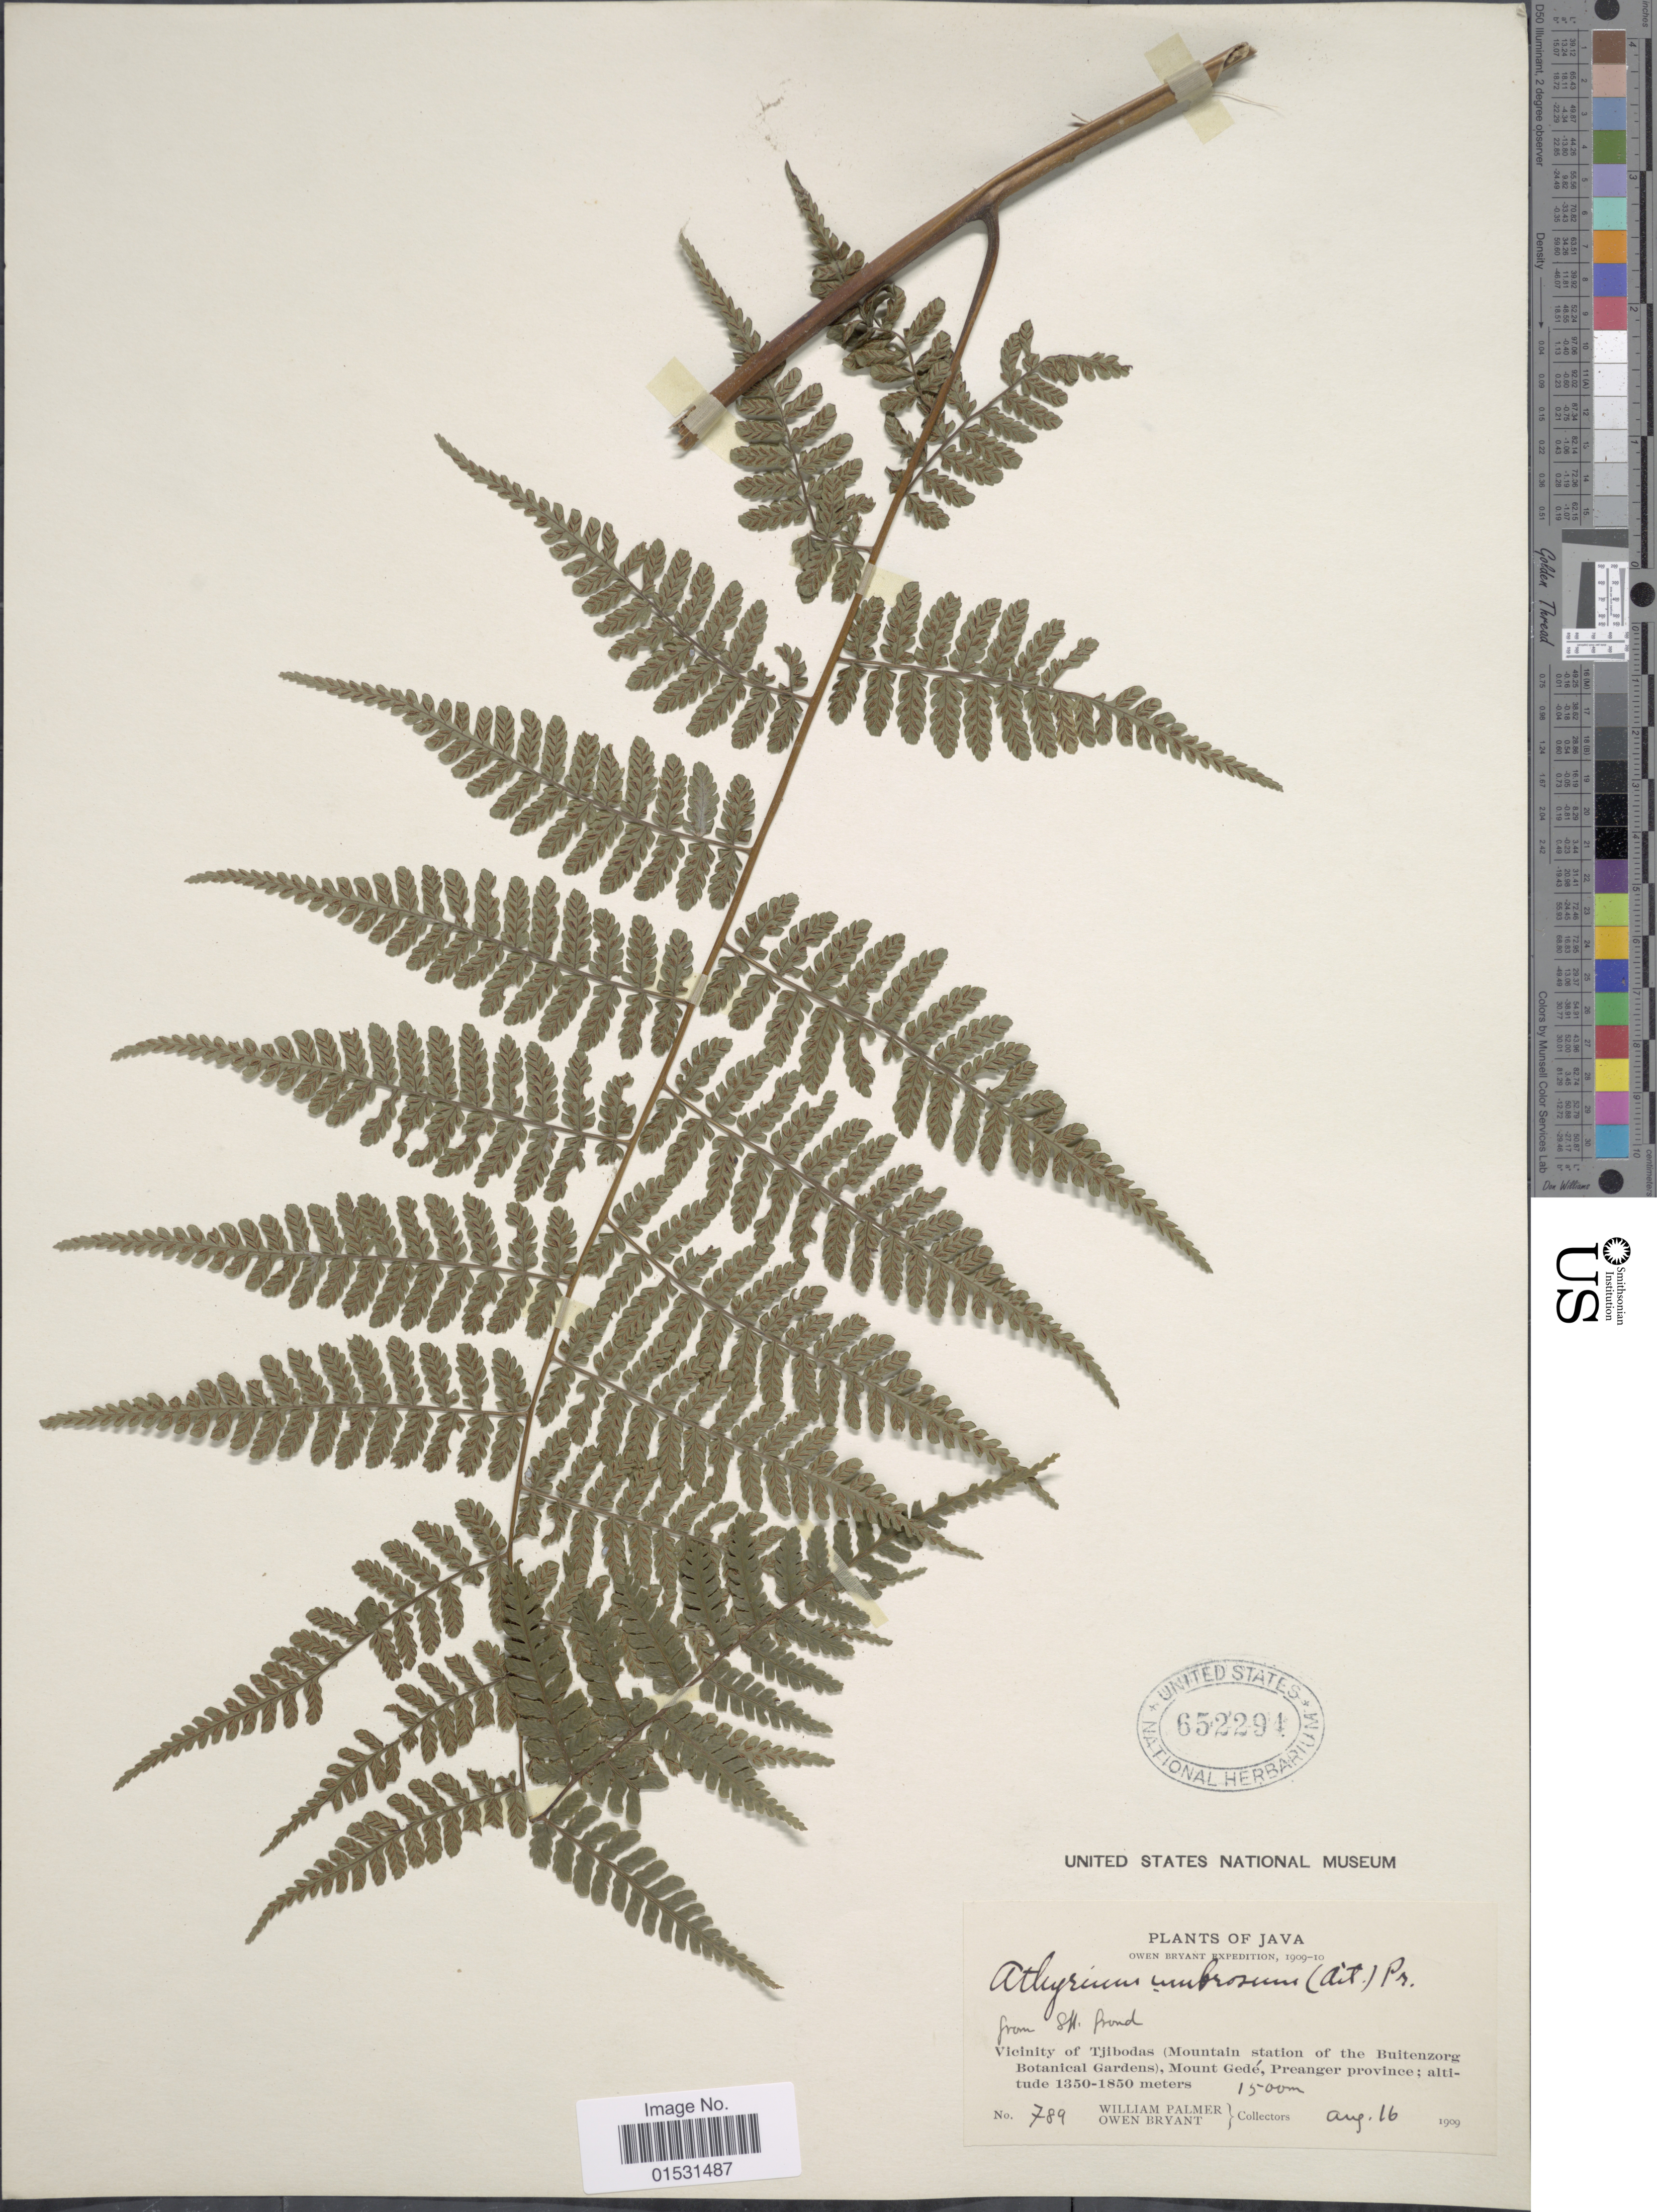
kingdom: Plantae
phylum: Tracheophyta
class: Polypodiopsida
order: Polypodiales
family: Athyriaceae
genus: Athyrium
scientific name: Athyrium umbrosum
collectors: W. Palmer & O. Bryant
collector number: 789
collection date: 1909-08-16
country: Indonesia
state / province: Java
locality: Vicinity of Tjibodas (Mountain station of the Buitenzorg Botanical Gardens), Mount Gede, Preanger province.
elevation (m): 1500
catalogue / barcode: US 652291